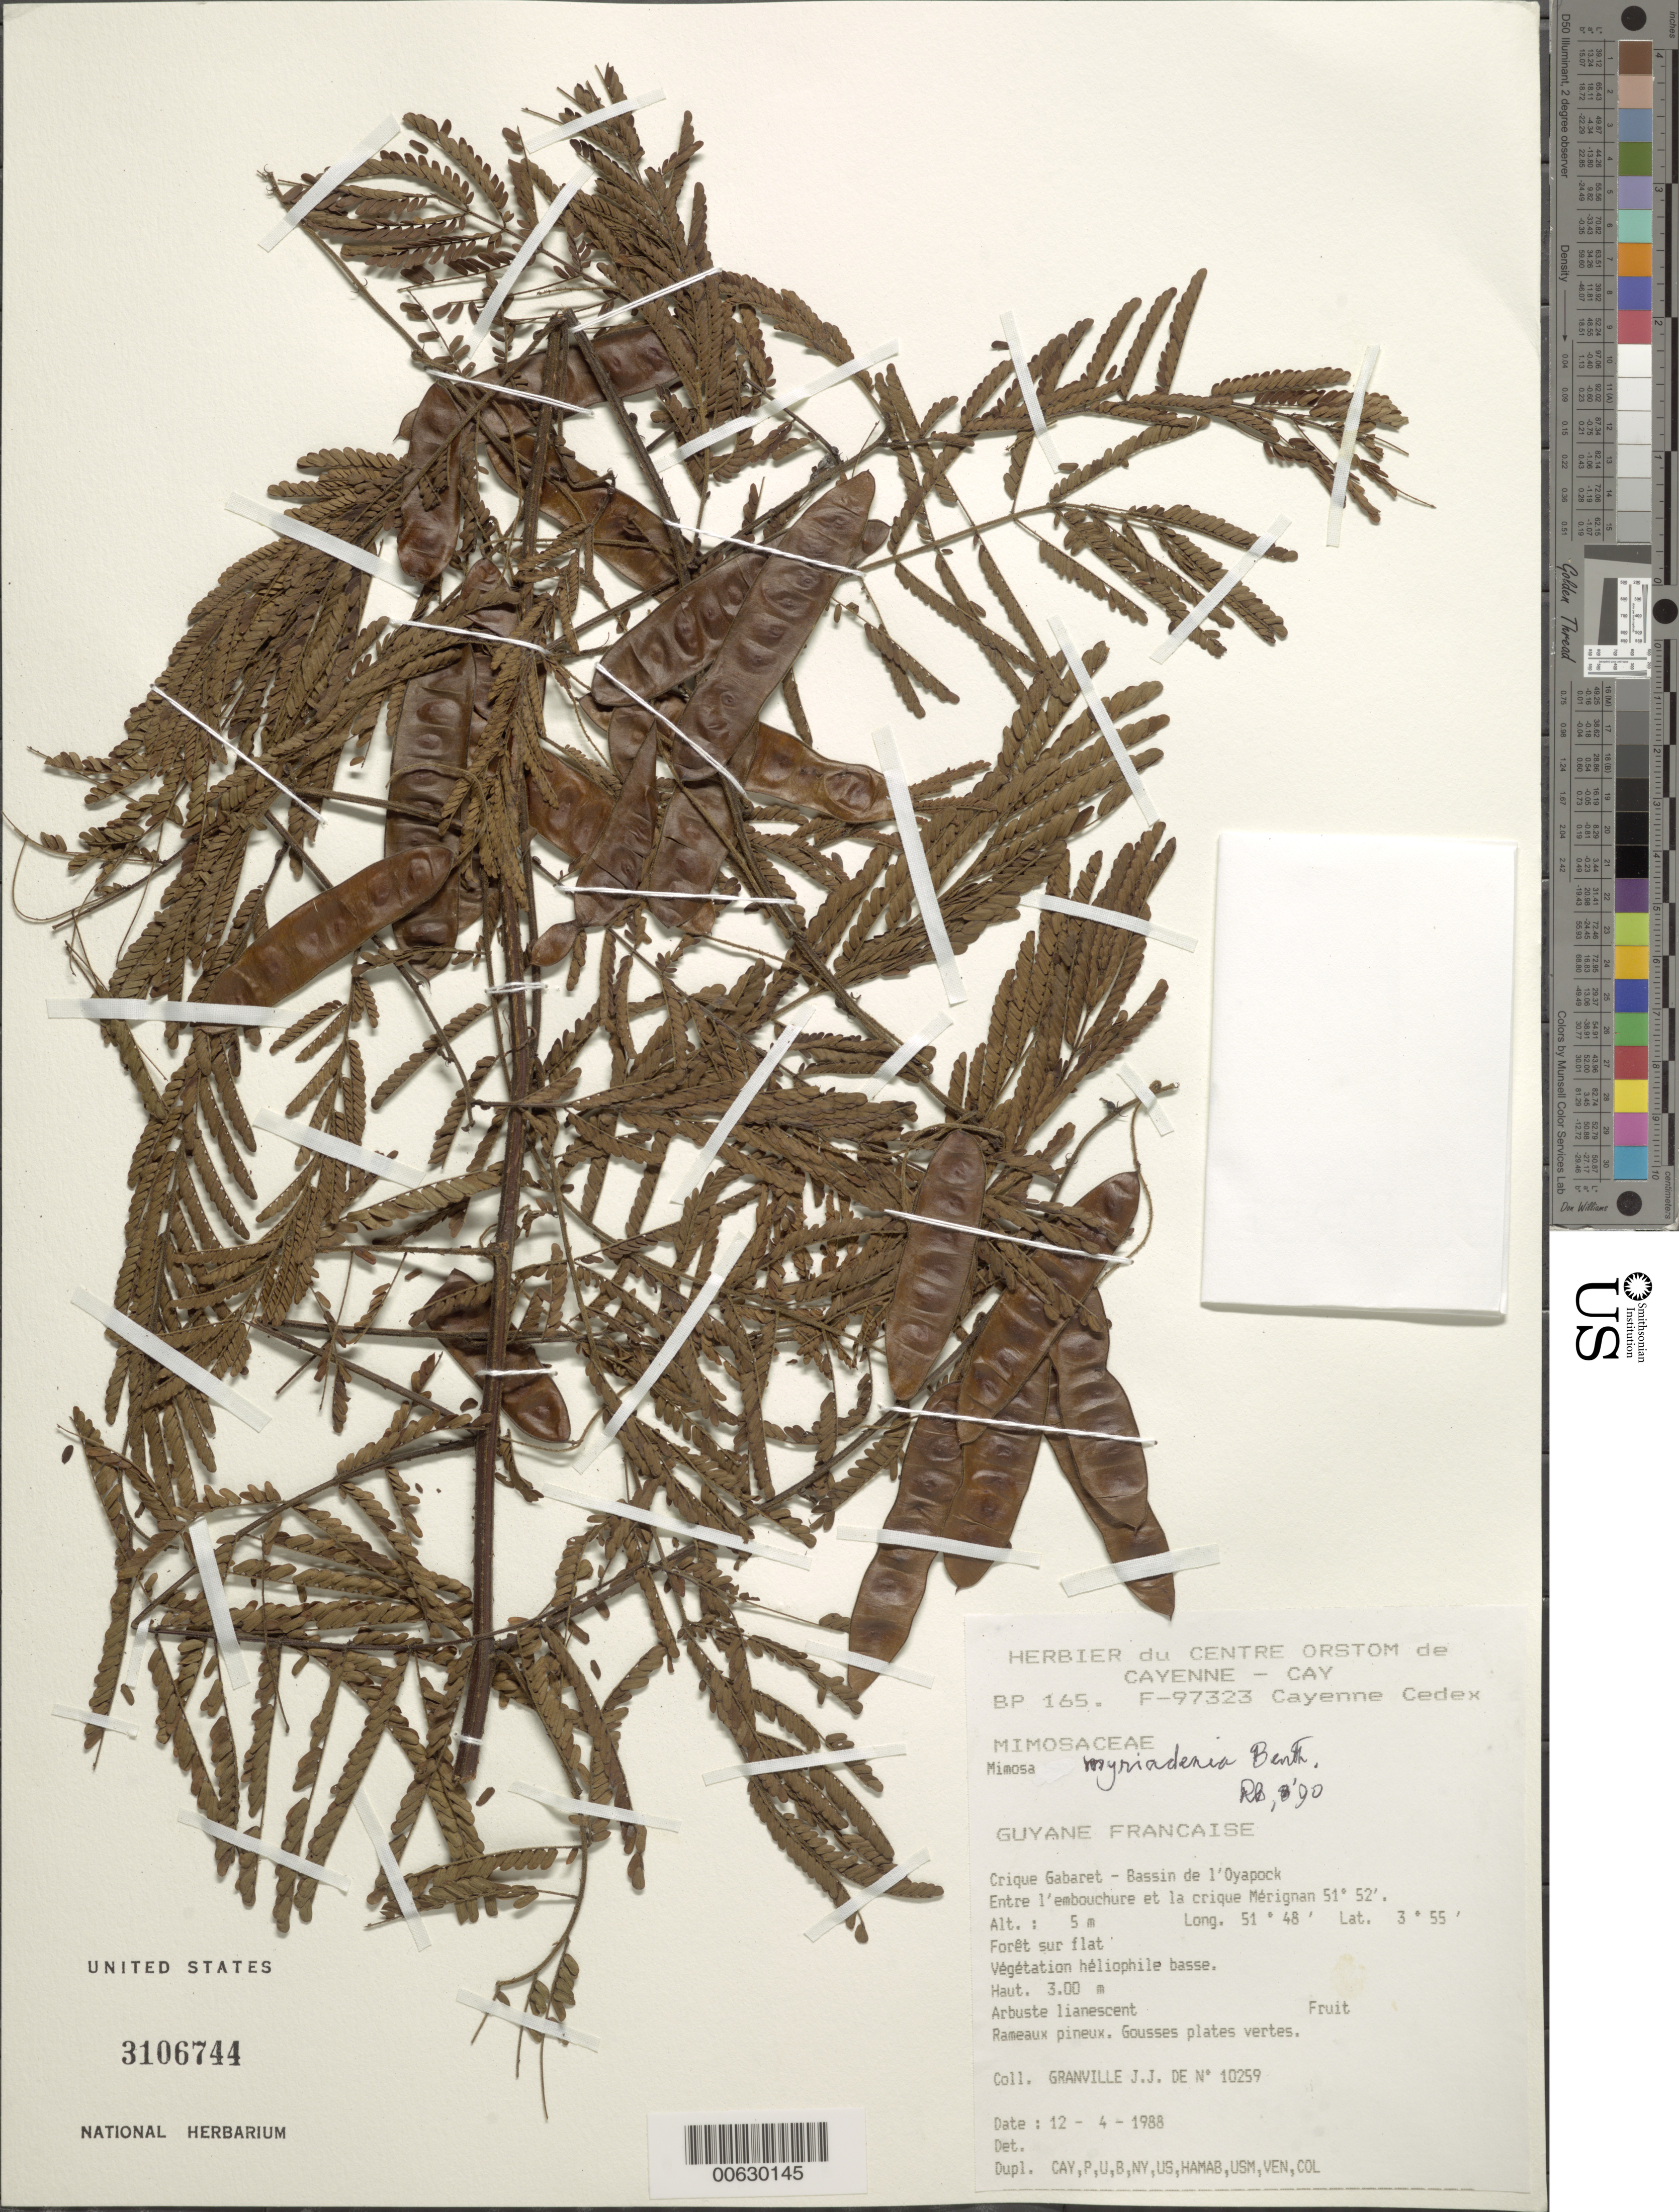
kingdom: Plantae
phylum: Tracheophyta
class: Magnoliopsida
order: Fabales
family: Fabaceae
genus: Mimosa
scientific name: Mimosa myriadenia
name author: Benth.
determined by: Barneby, Rupert C., (NY)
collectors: J.-J. de Granville et al.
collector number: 10259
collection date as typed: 12-Apr-88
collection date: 1988-04-12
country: French Guiana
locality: Crique Gabaret, Bassin de l'Oyapock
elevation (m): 5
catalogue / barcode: US 3106744